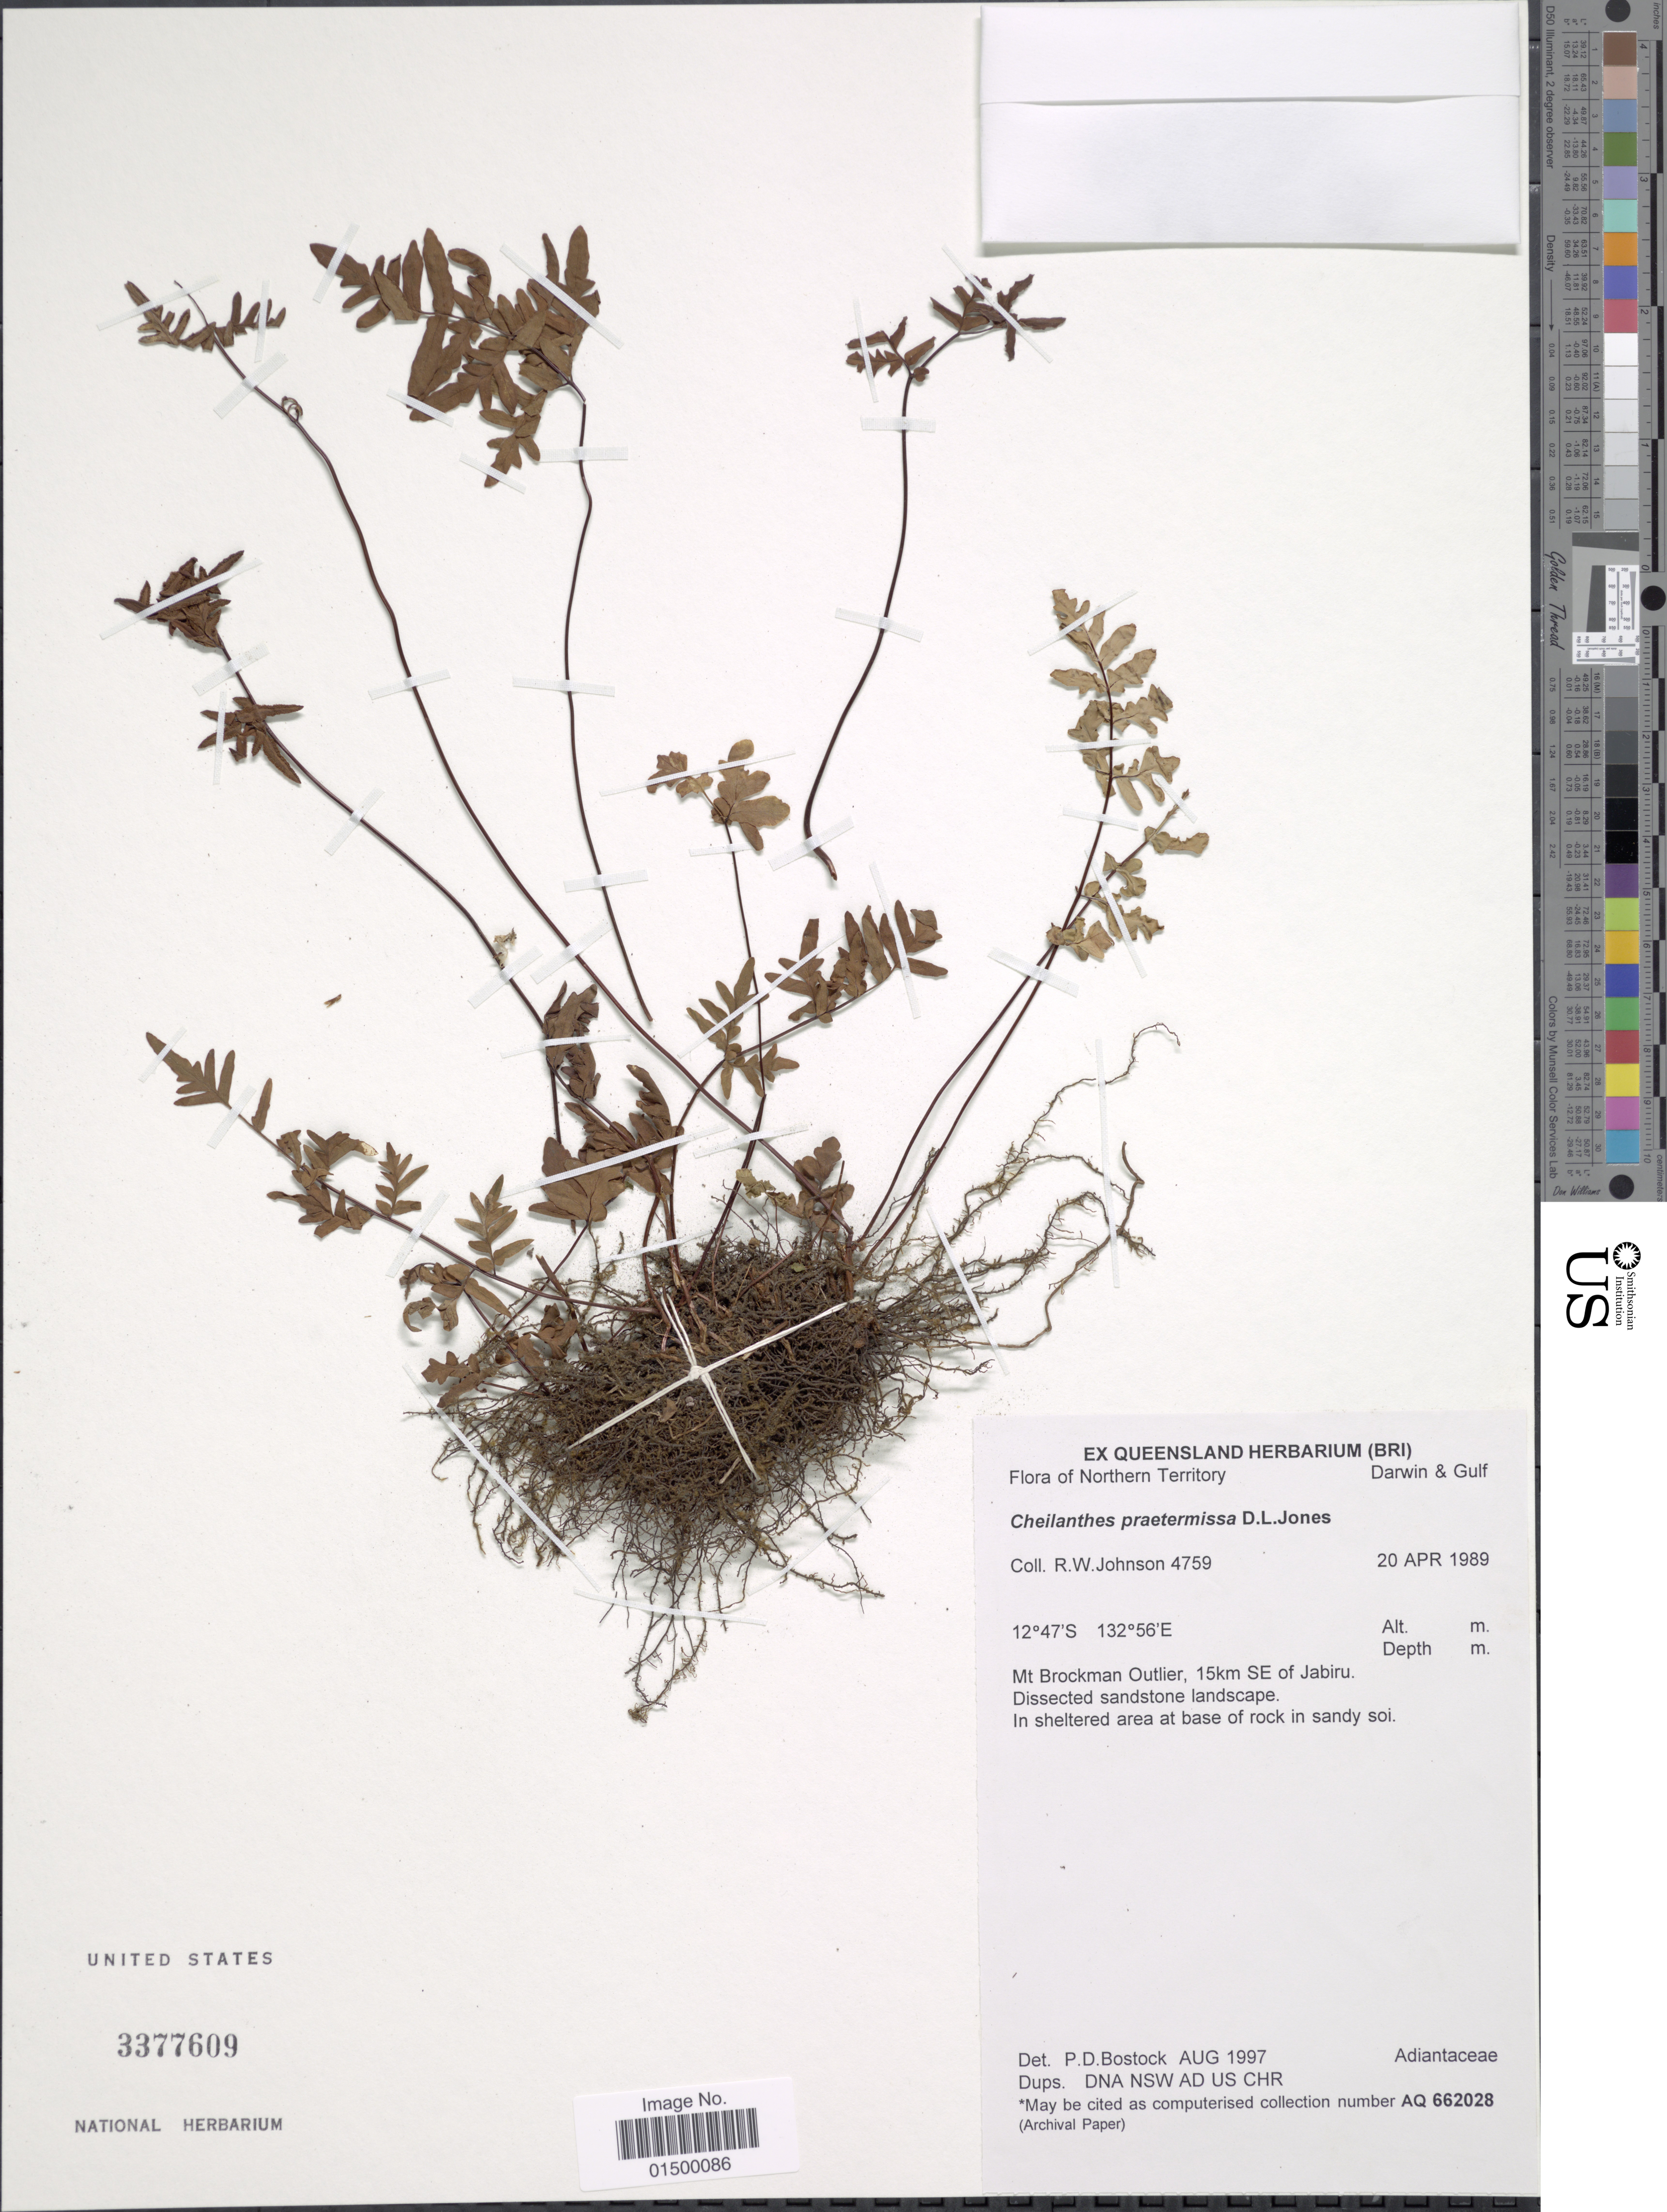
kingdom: Plantae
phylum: Tracheophyta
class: Polypodiopsida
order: Polypodiales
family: Pteridaceae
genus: Cheilanthes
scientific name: Cheilanthes praetermissa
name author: D.L. Jones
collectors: R. W. Johnson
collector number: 4759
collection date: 1989-04-20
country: Australia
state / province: Northern Territory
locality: Northern Territory.Darwin & Gulf. Mt Brockman Outlier, 15km SE of Jibaru.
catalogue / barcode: US 3377609